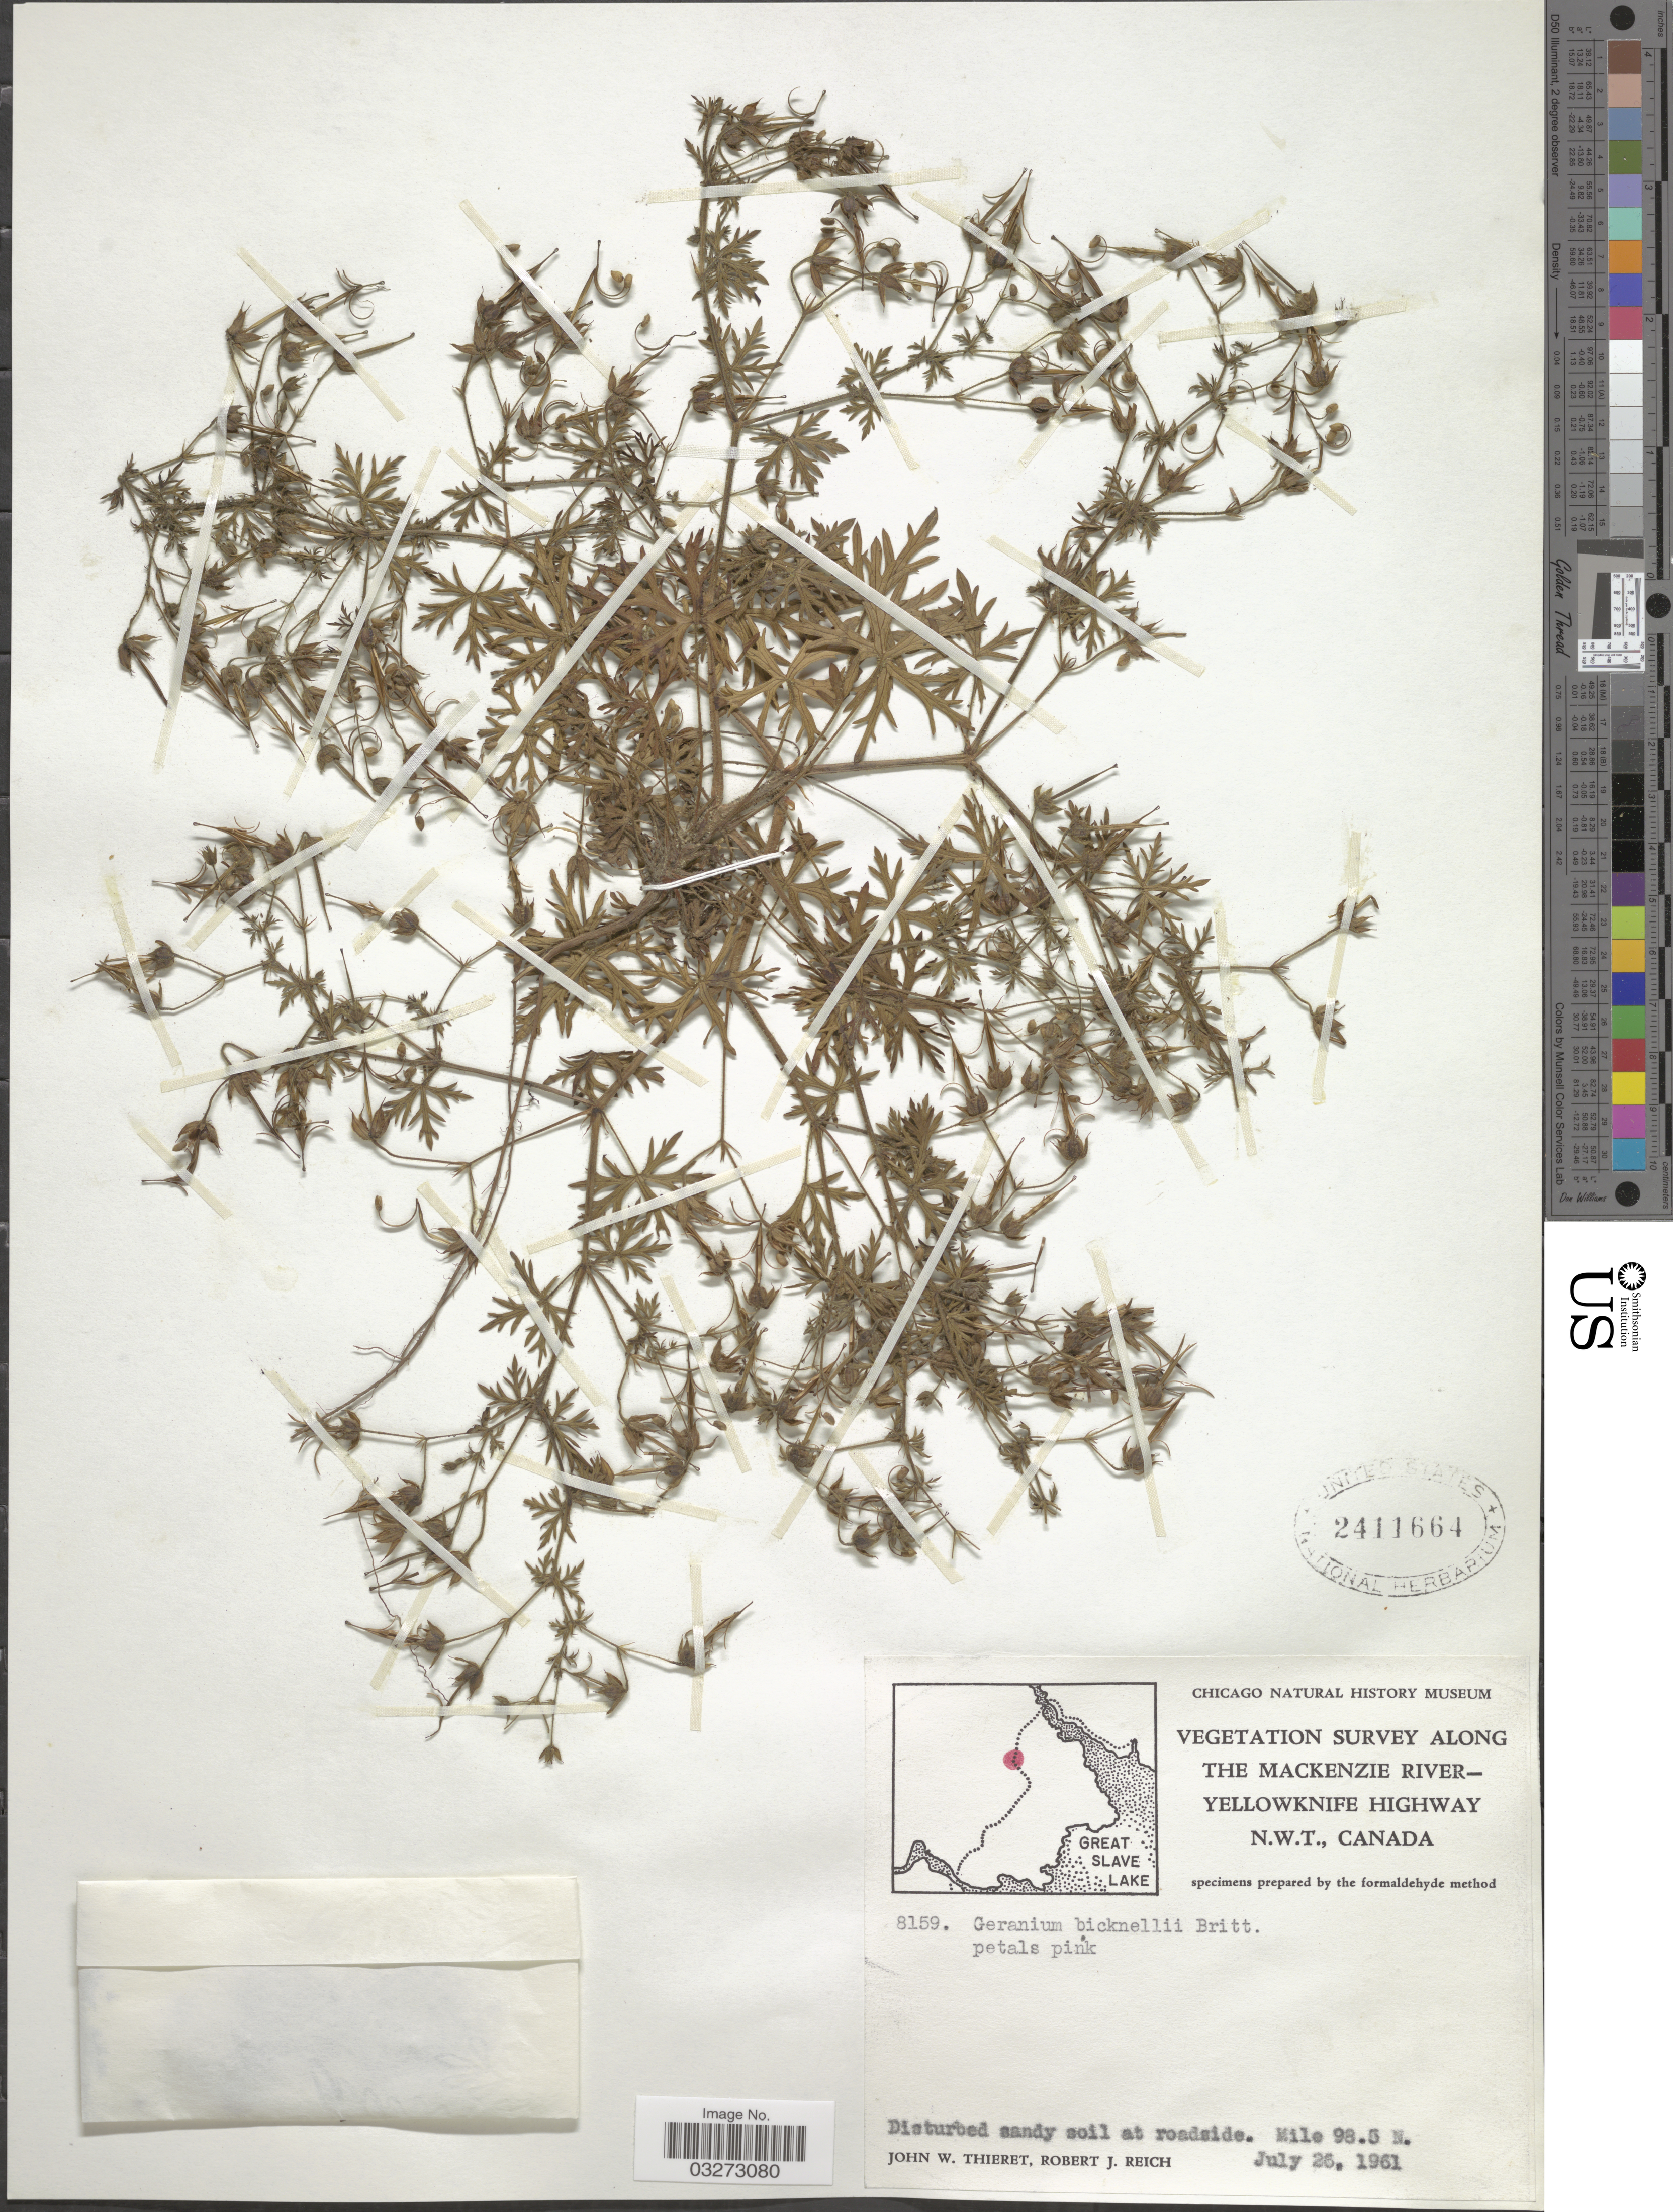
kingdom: Plantae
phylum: Tracheophyta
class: Magnoliopsida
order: Geraniales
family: Geraniaceae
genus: Geranium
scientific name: Geranium bicknellii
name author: Britton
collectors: J. W. Thieret & R. Reich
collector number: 8159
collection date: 1961-07-26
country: Canada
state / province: Northwest Territories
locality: Along the Mackenzie River - Yellowknife Highway, Mile 98.5 N.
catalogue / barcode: US 2411664